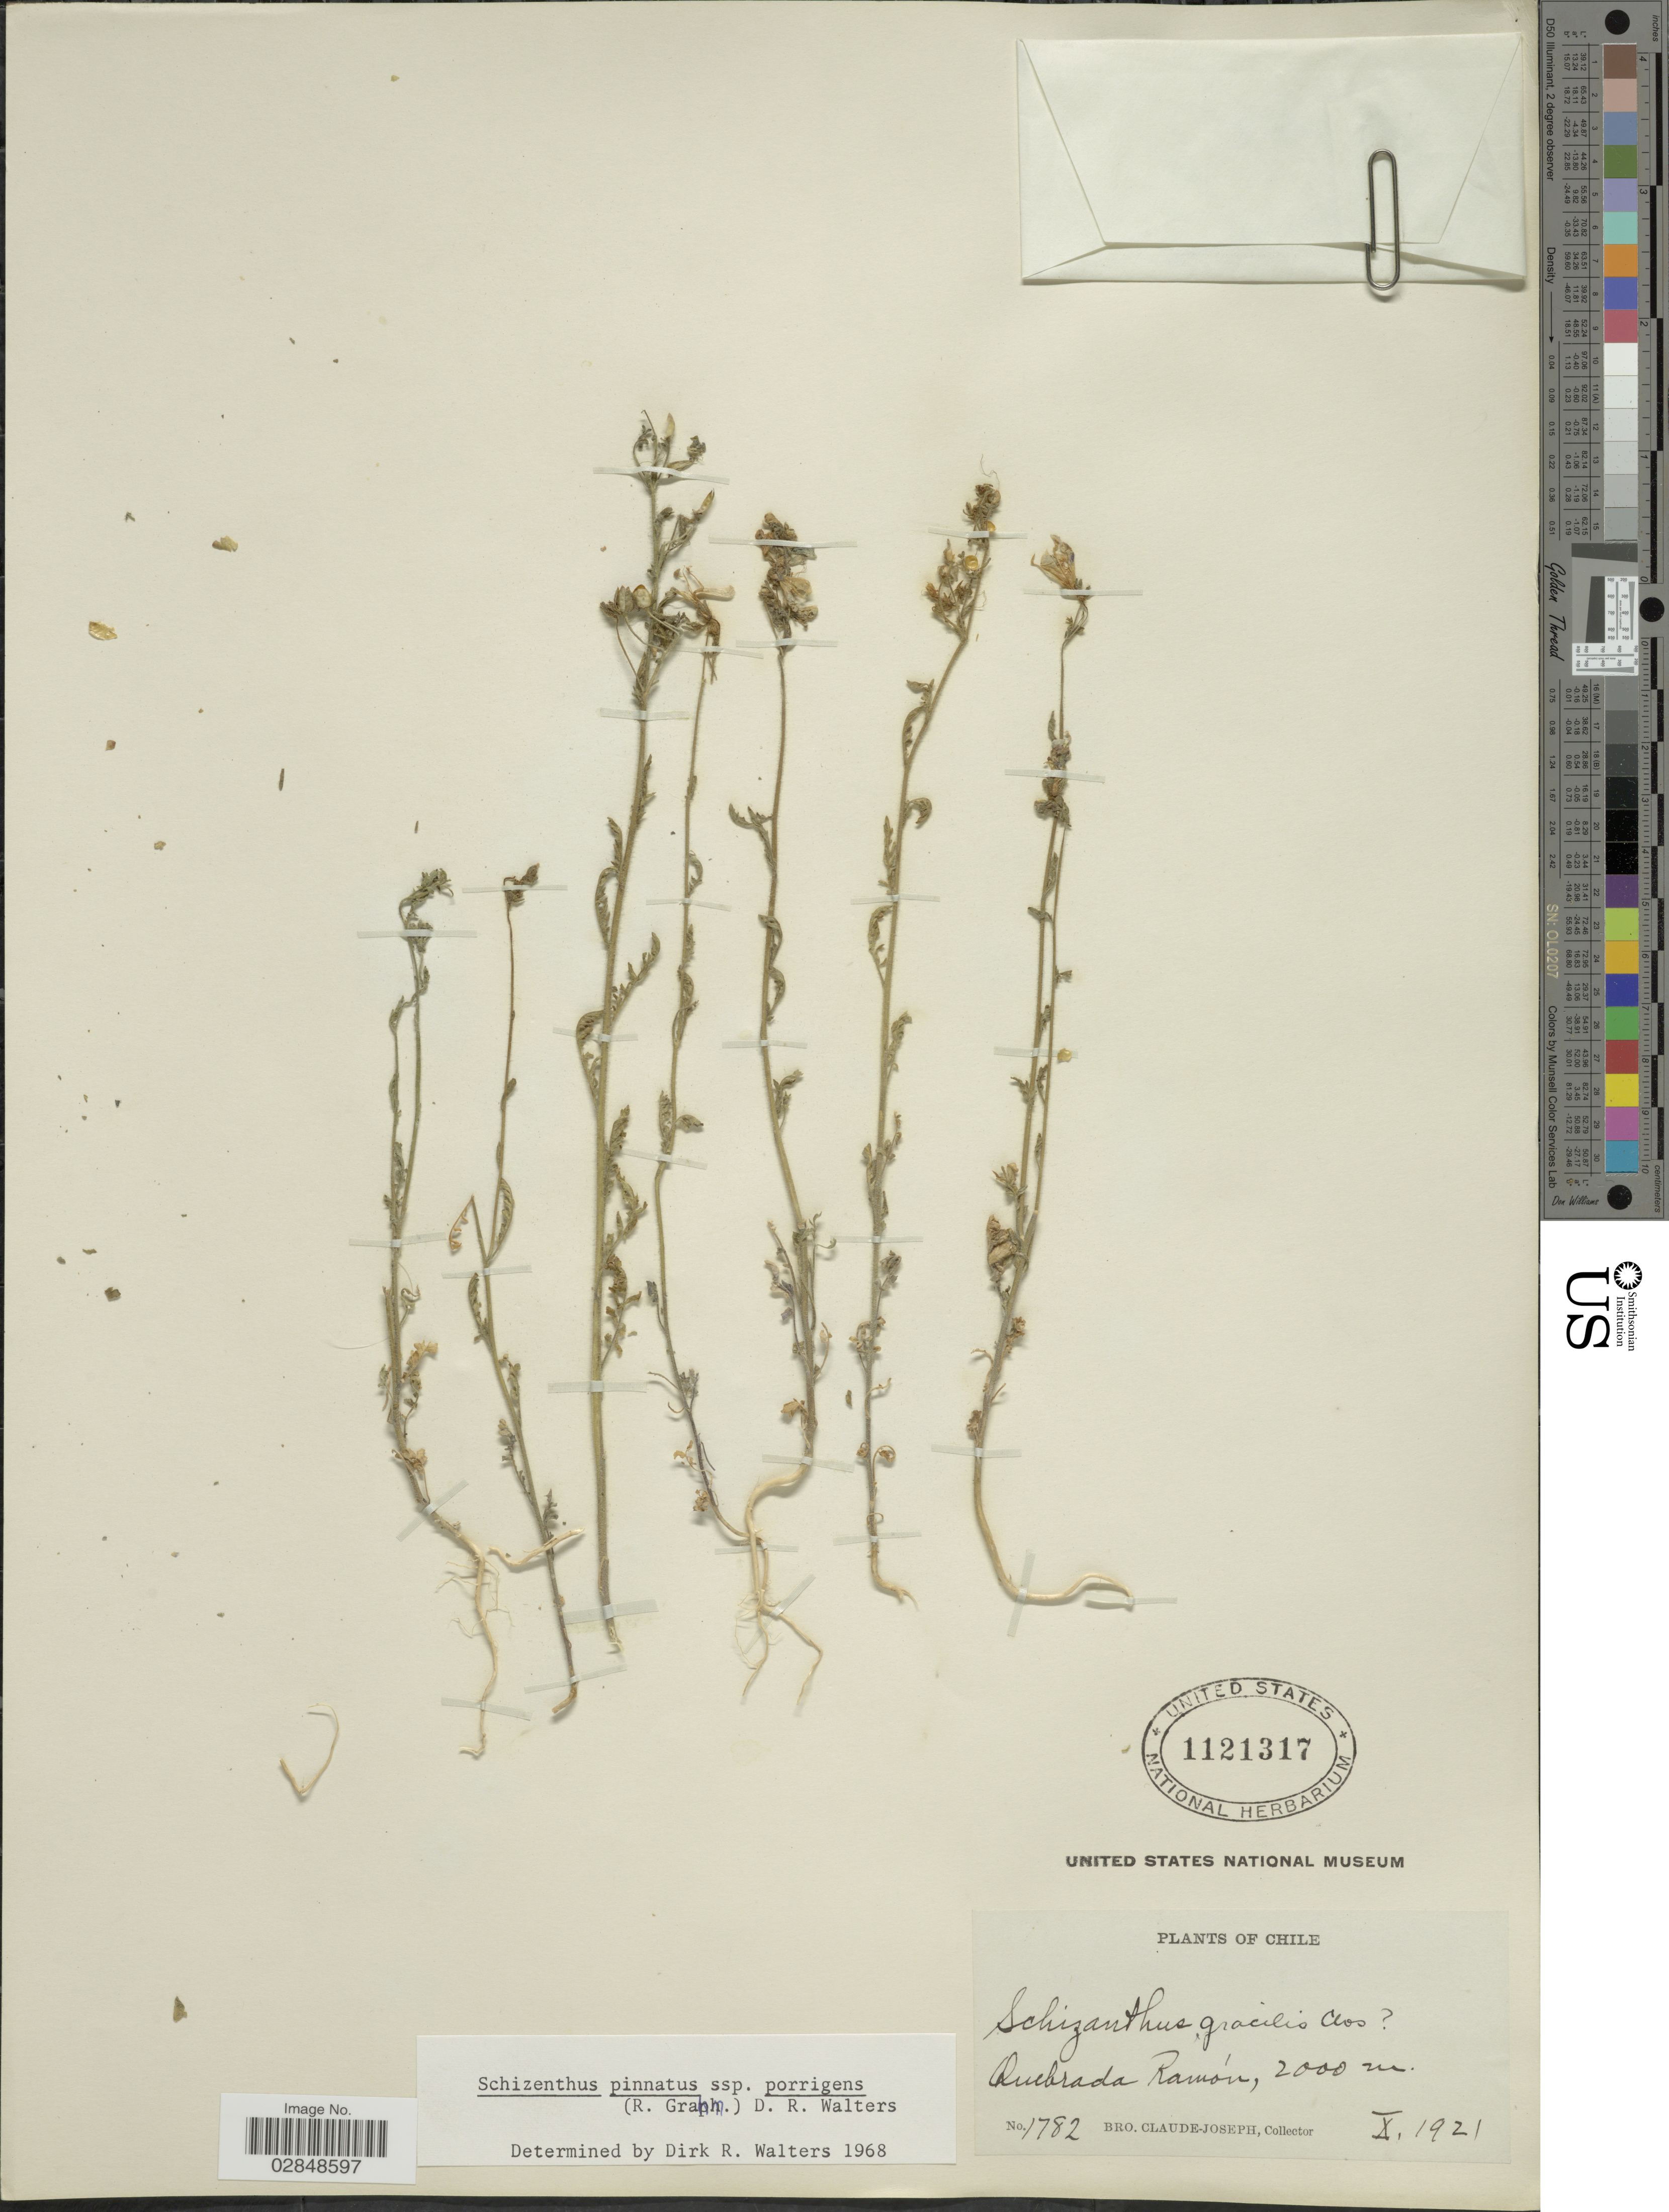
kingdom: Plantae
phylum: Tracheophyta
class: Magnoliopsida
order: Solanales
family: Solanaceae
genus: Schizanthus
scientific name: Schizanthus porrigens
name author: Graham ex Hook.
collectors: Bro. Claude-Joseph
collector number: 1782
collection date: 1921-10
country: Chile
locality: Quebrada Ramón.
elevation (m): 2000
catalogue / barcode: US 1121317